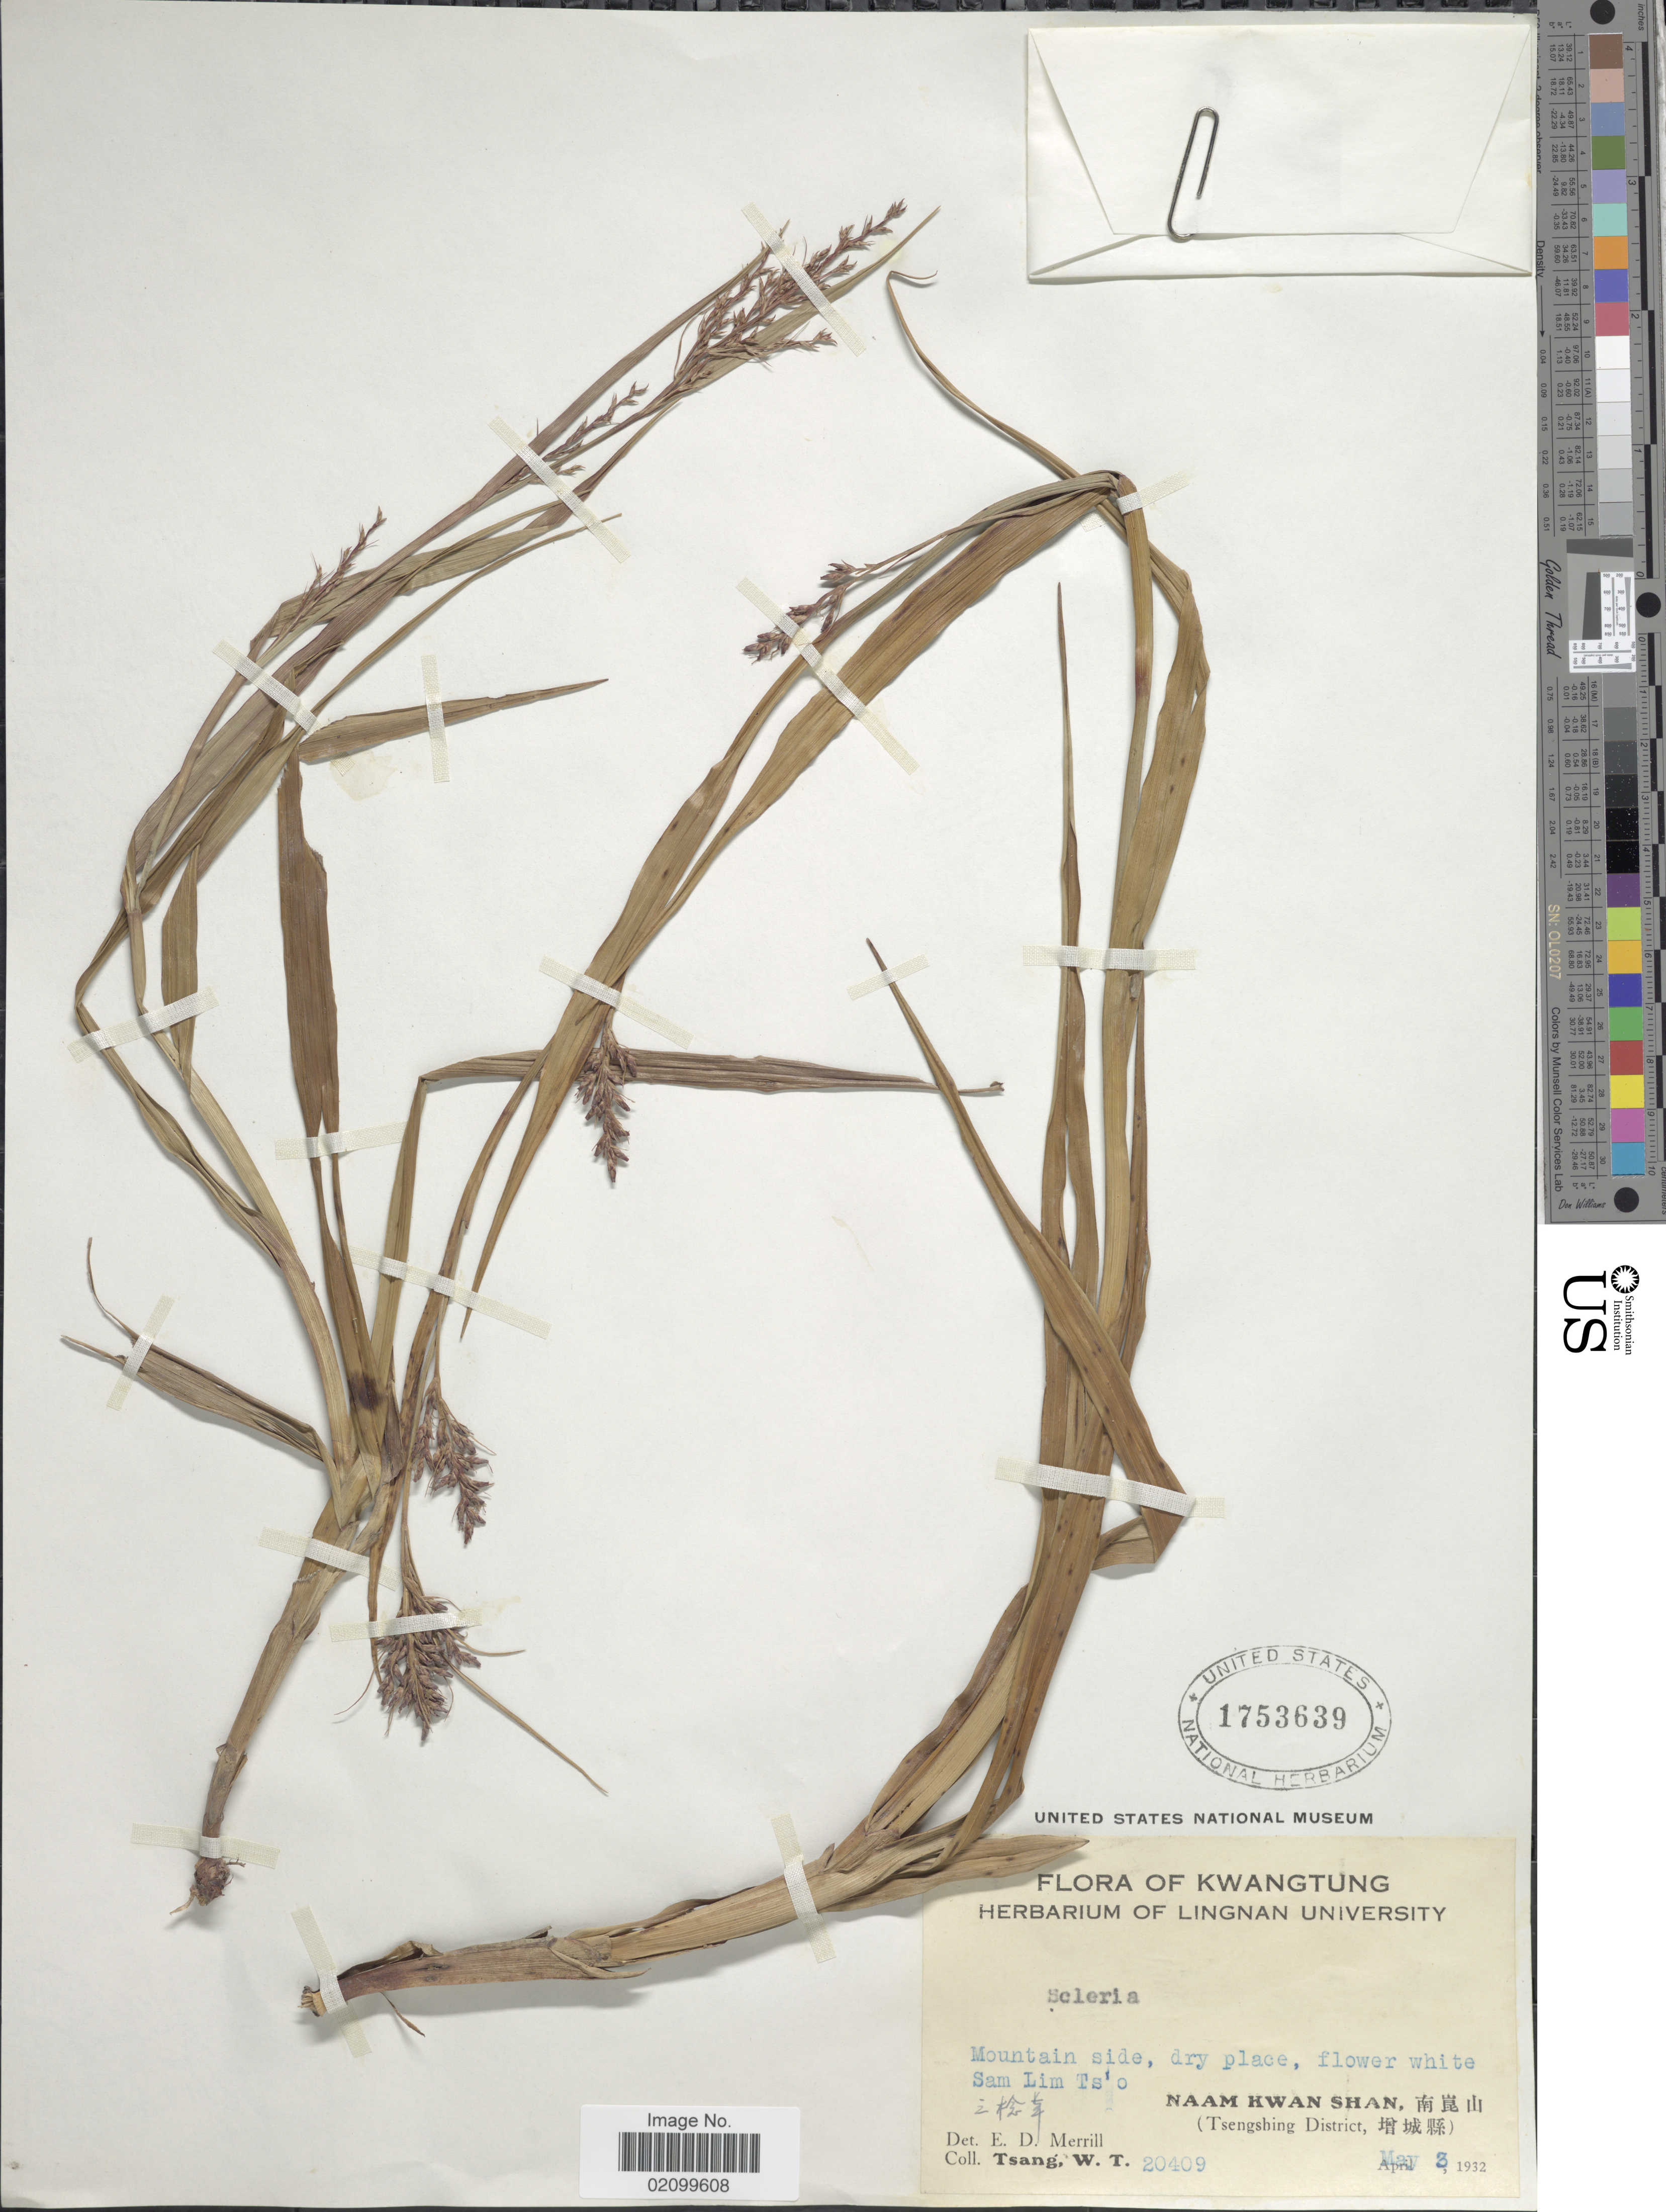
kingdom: Plantae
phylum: Tracheophyta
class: Liliopsida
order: Poales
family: Cyperaceae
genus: Scleria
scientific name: Scleria terrestris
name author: (L.) Fassett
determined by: Zhang, Shuren, (PE), Institute of Botany, Chinese Academy of Sciences (CHINA)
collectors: W. T. Tsang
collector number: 20409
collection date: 1932-05-03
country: China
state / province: Guangdong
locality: Kwangtun, Naam Kwan Shan. (Tsengshing District)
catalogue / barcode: US 1753639